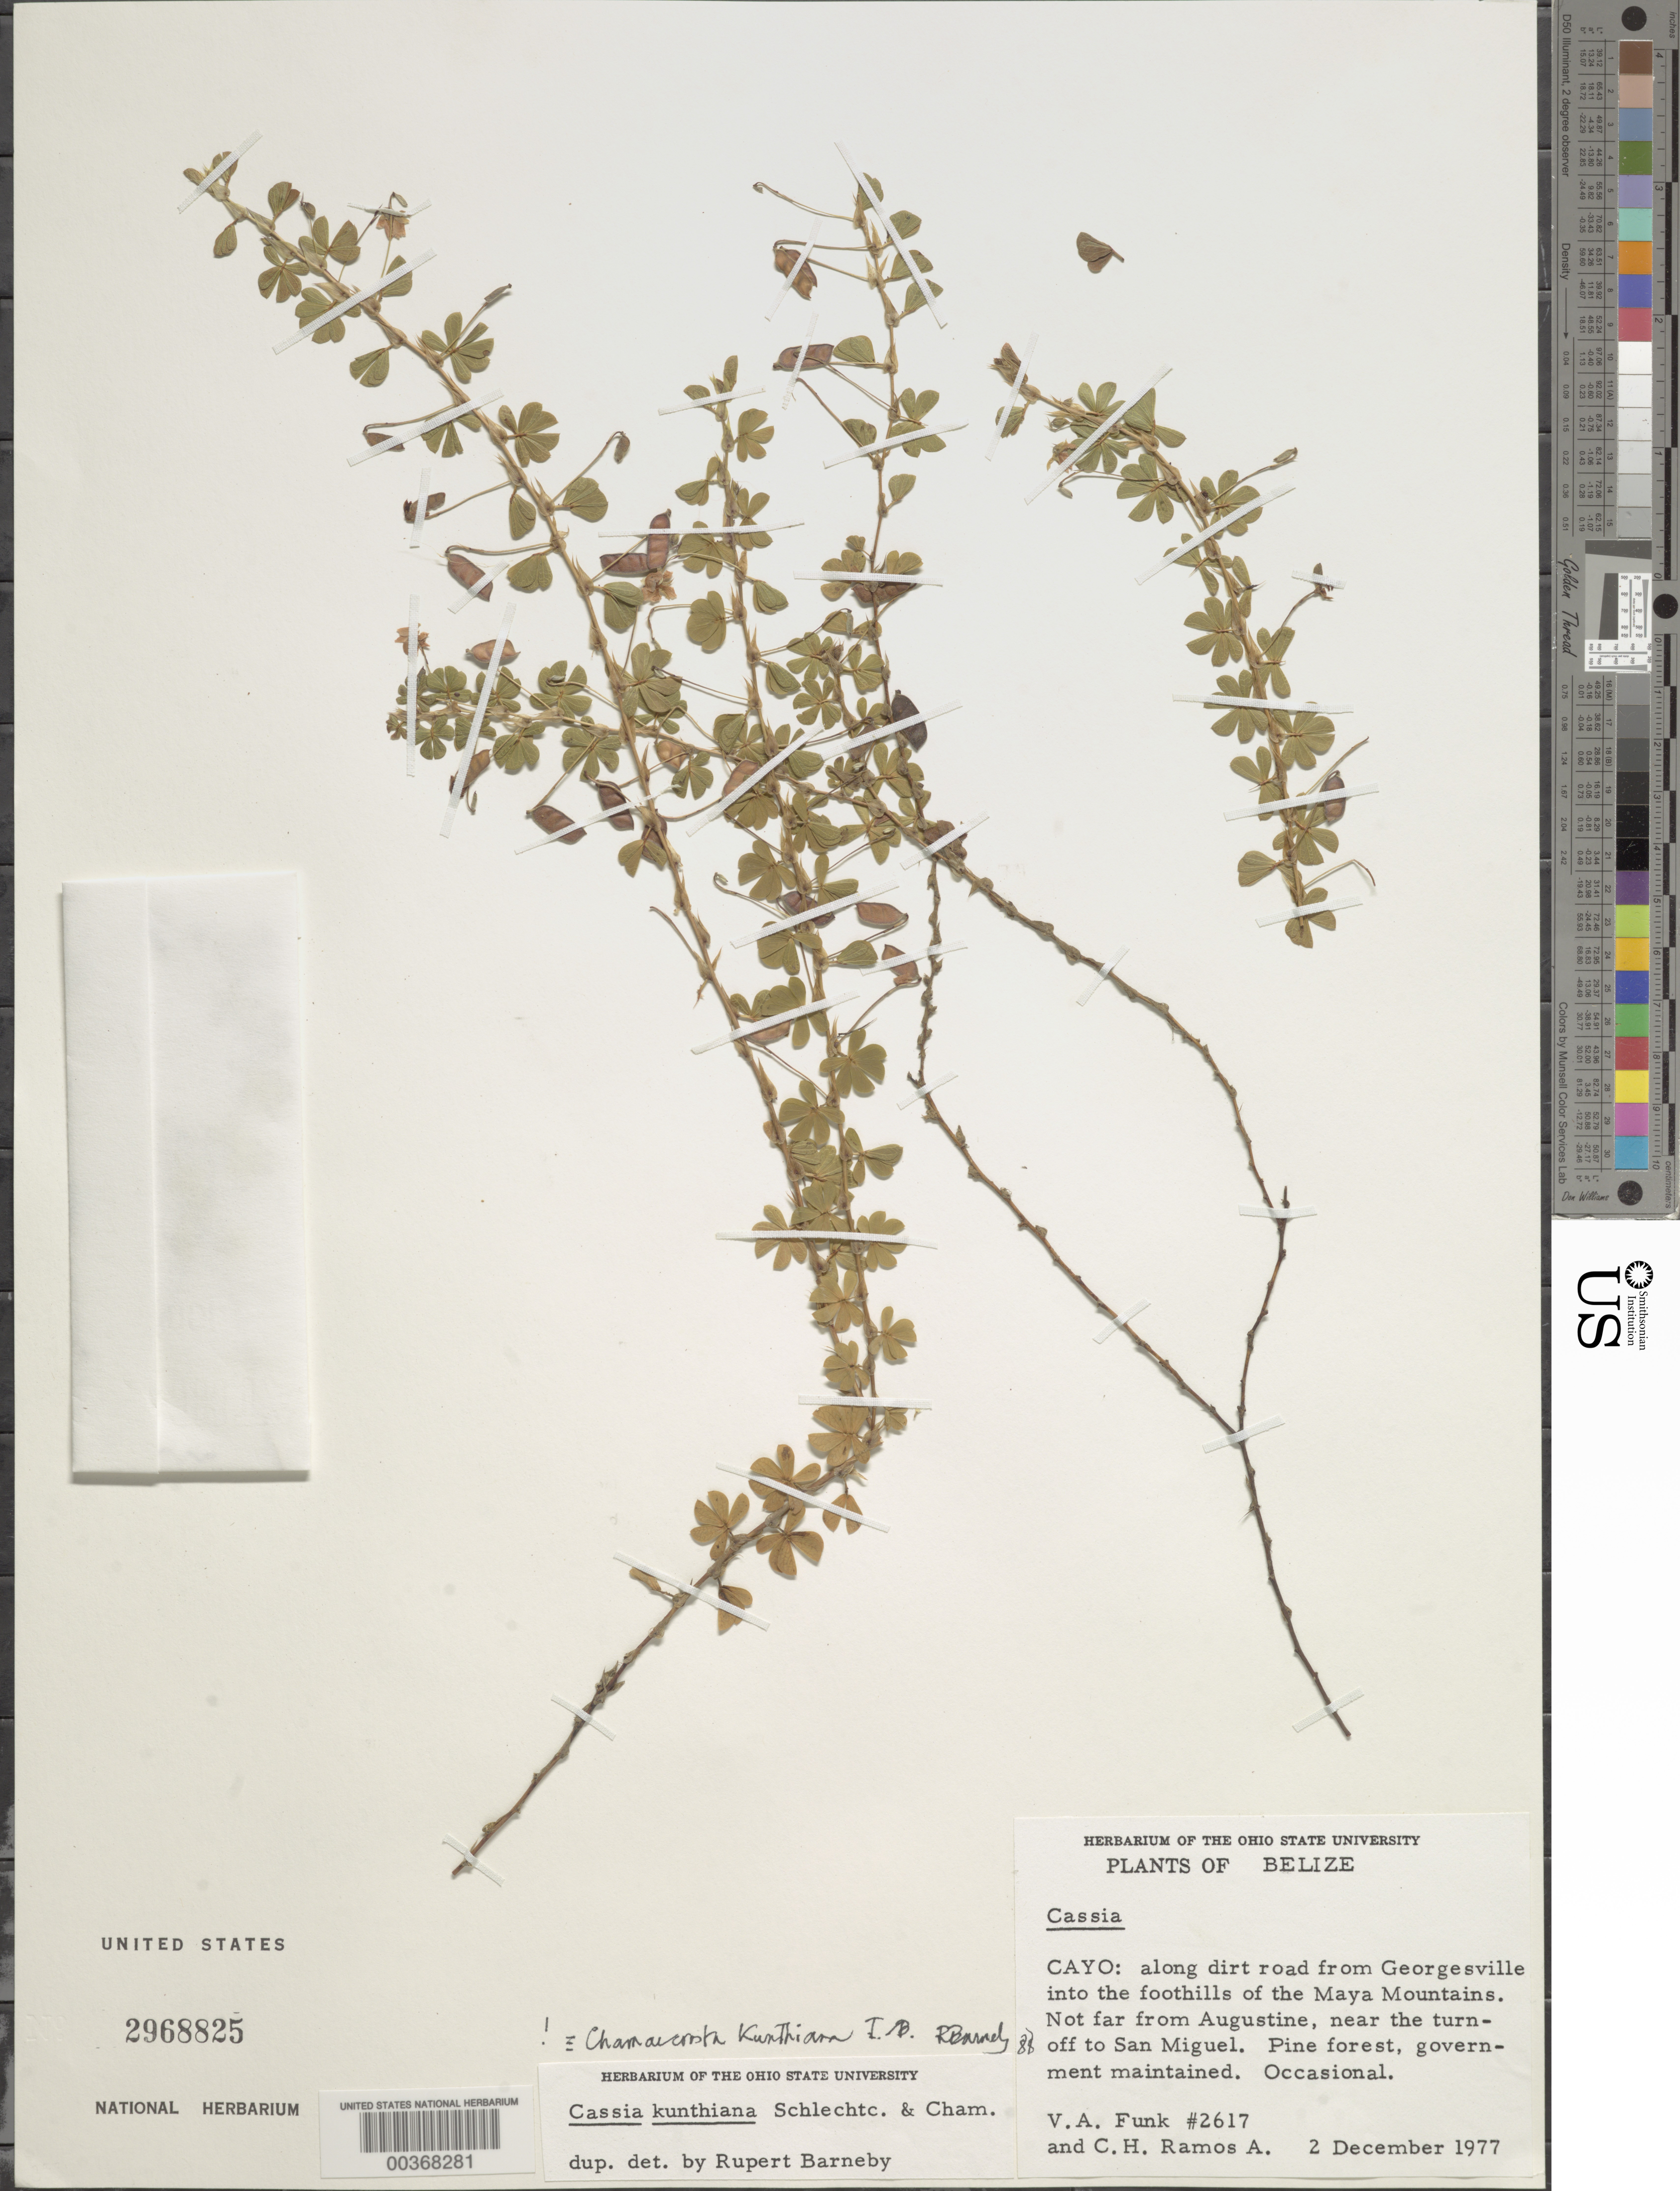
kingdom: Plantae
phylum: Tracheophyta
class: Magnoliopsida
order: Fabales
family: Fabaceae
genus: Chamaecrista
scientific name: Chamaecrista kunthiana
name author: (Schltdl. & Cham.) H.S. Irwin & Barneby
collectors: V. Funk & C. H. Ramos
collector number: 2617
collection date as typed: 02 Dec 1977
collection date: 1977-12-02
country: Belize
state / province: Cayo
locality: Along dirt road from Georgesville into the foothills of the Maya Mountains; not far from Augustine, near turnoff to San Miguel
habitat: Pine forest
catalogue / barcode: US 2968825